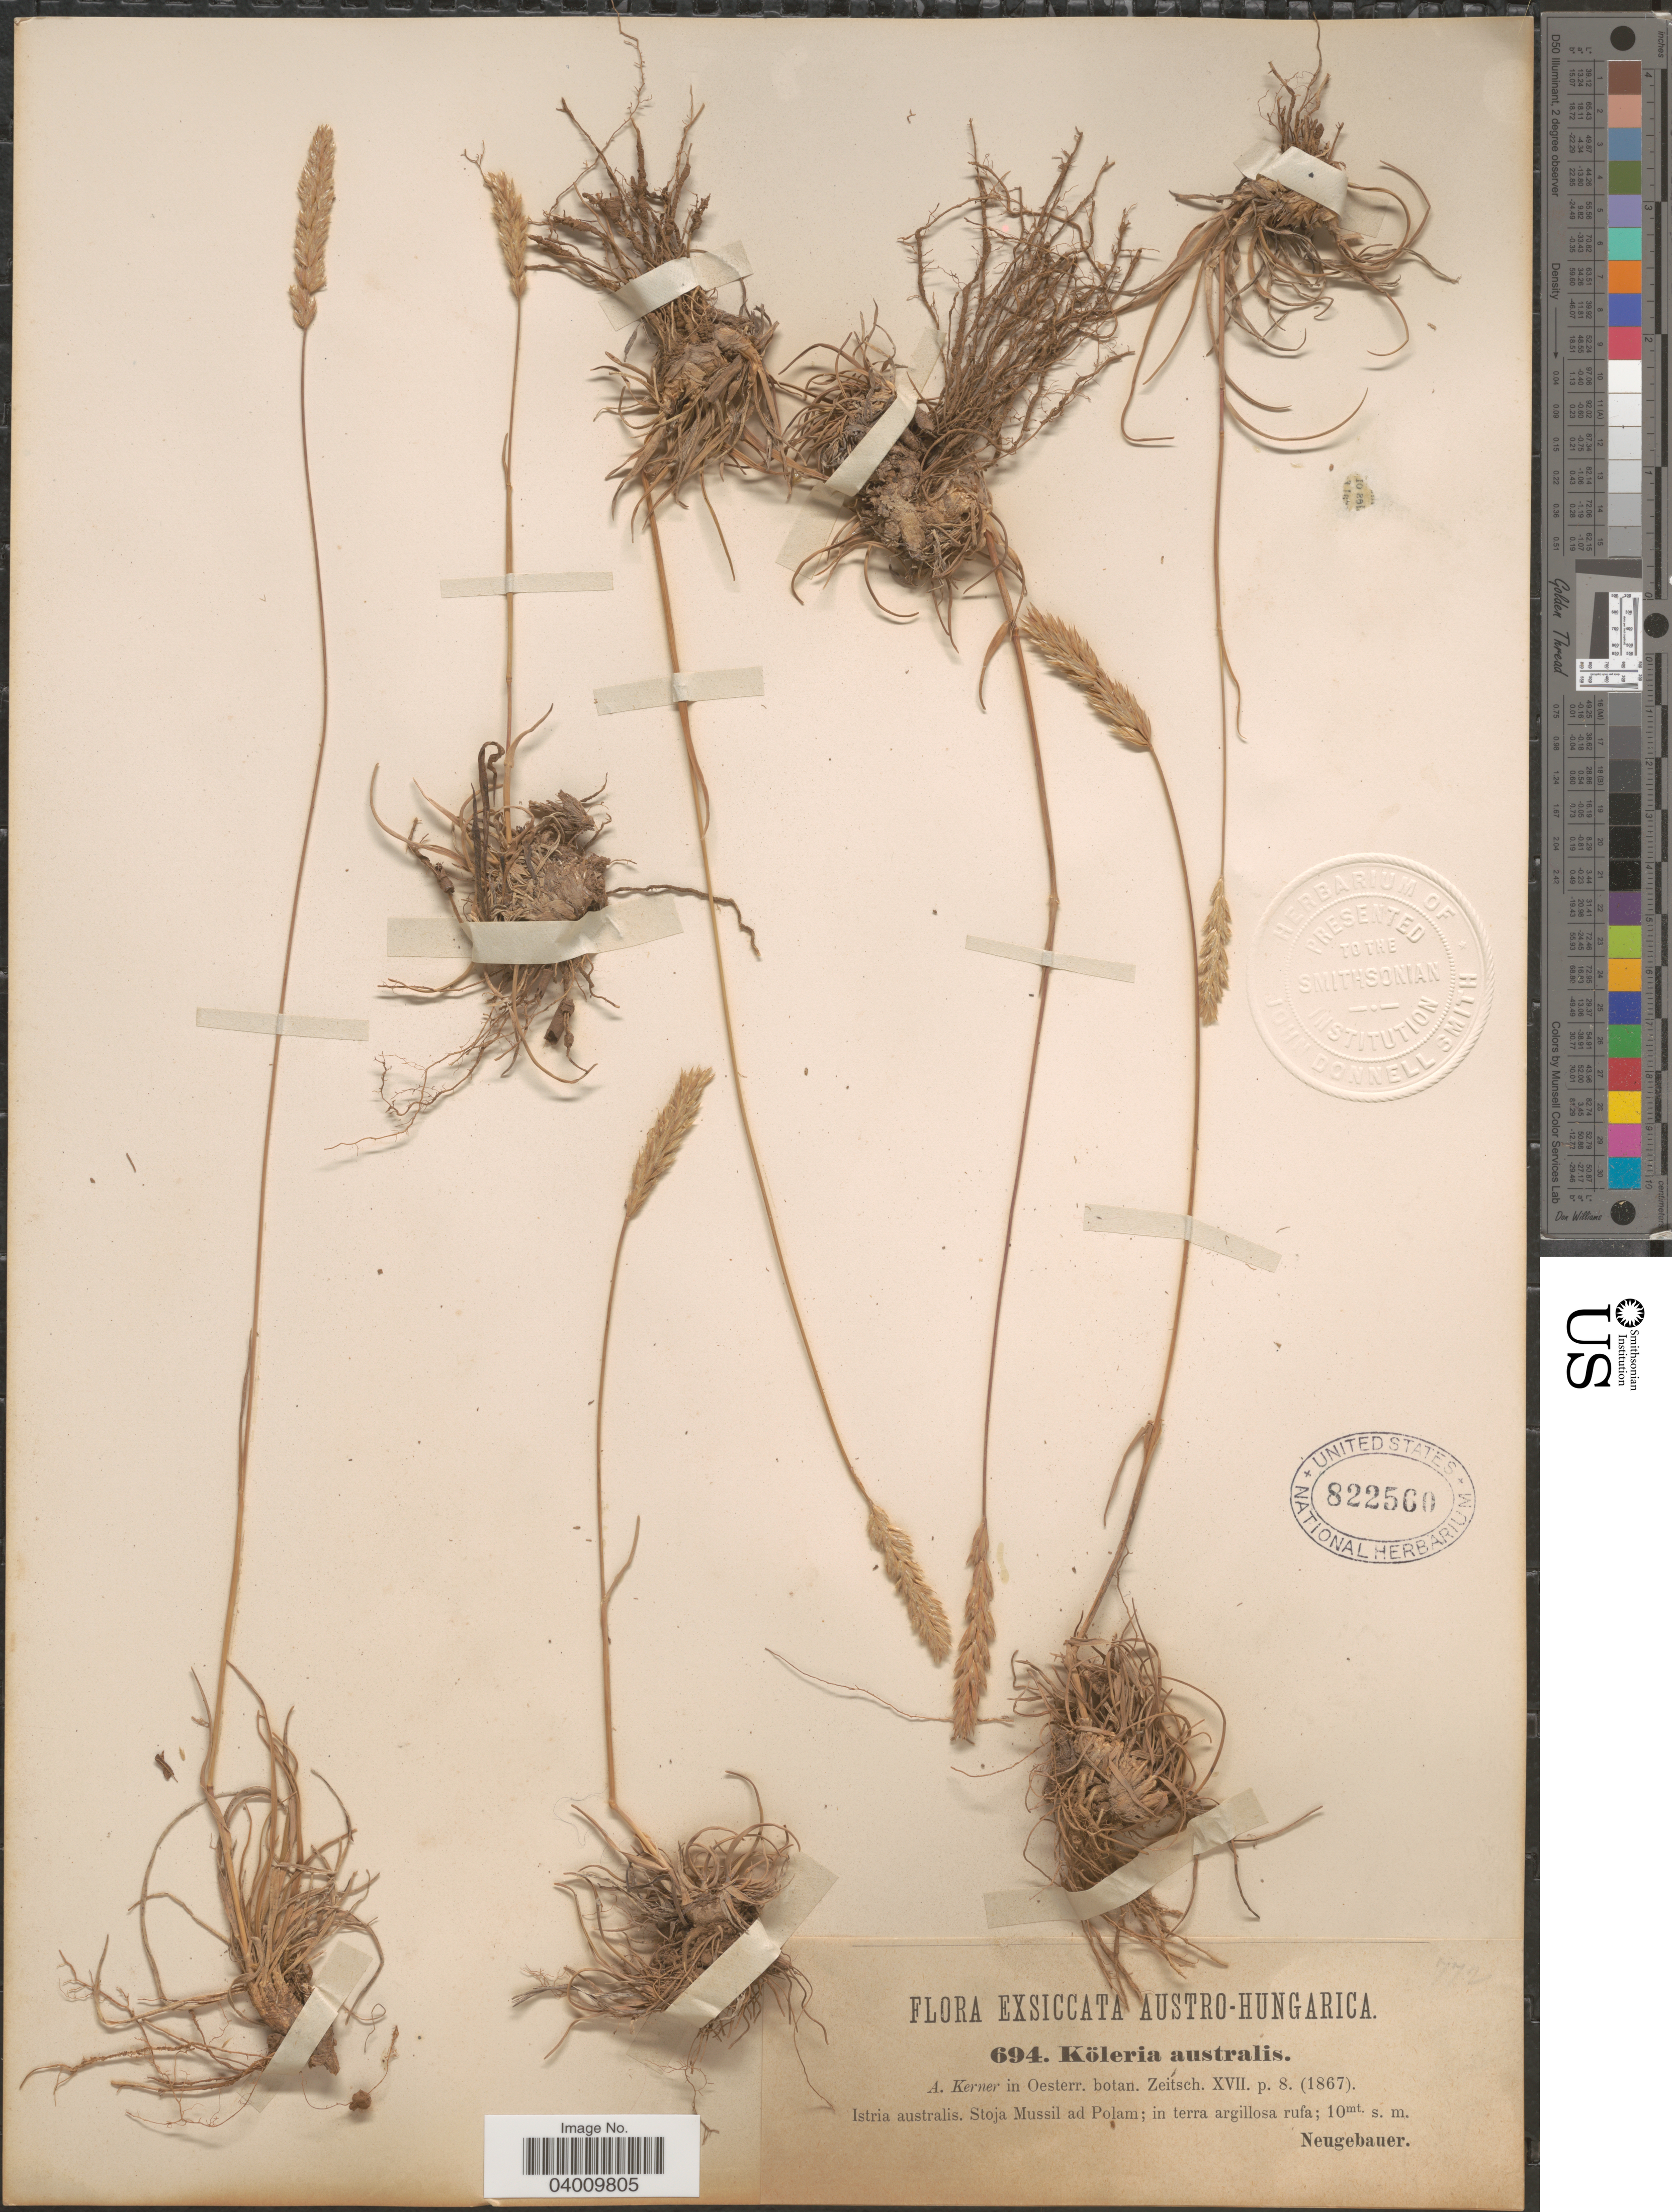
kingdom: Plantae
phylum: Tracheophyta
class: Liliopsida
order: Poales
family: Poaceae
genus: Koeleria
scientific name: Koeleria crassipes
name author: Lange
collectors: Neugebauer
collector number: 694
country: Croatia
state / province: Istria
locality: Austro-Hungarica. Istria australis. Stoja Mussil ad Polam.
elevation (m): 10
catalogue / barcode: US 822560